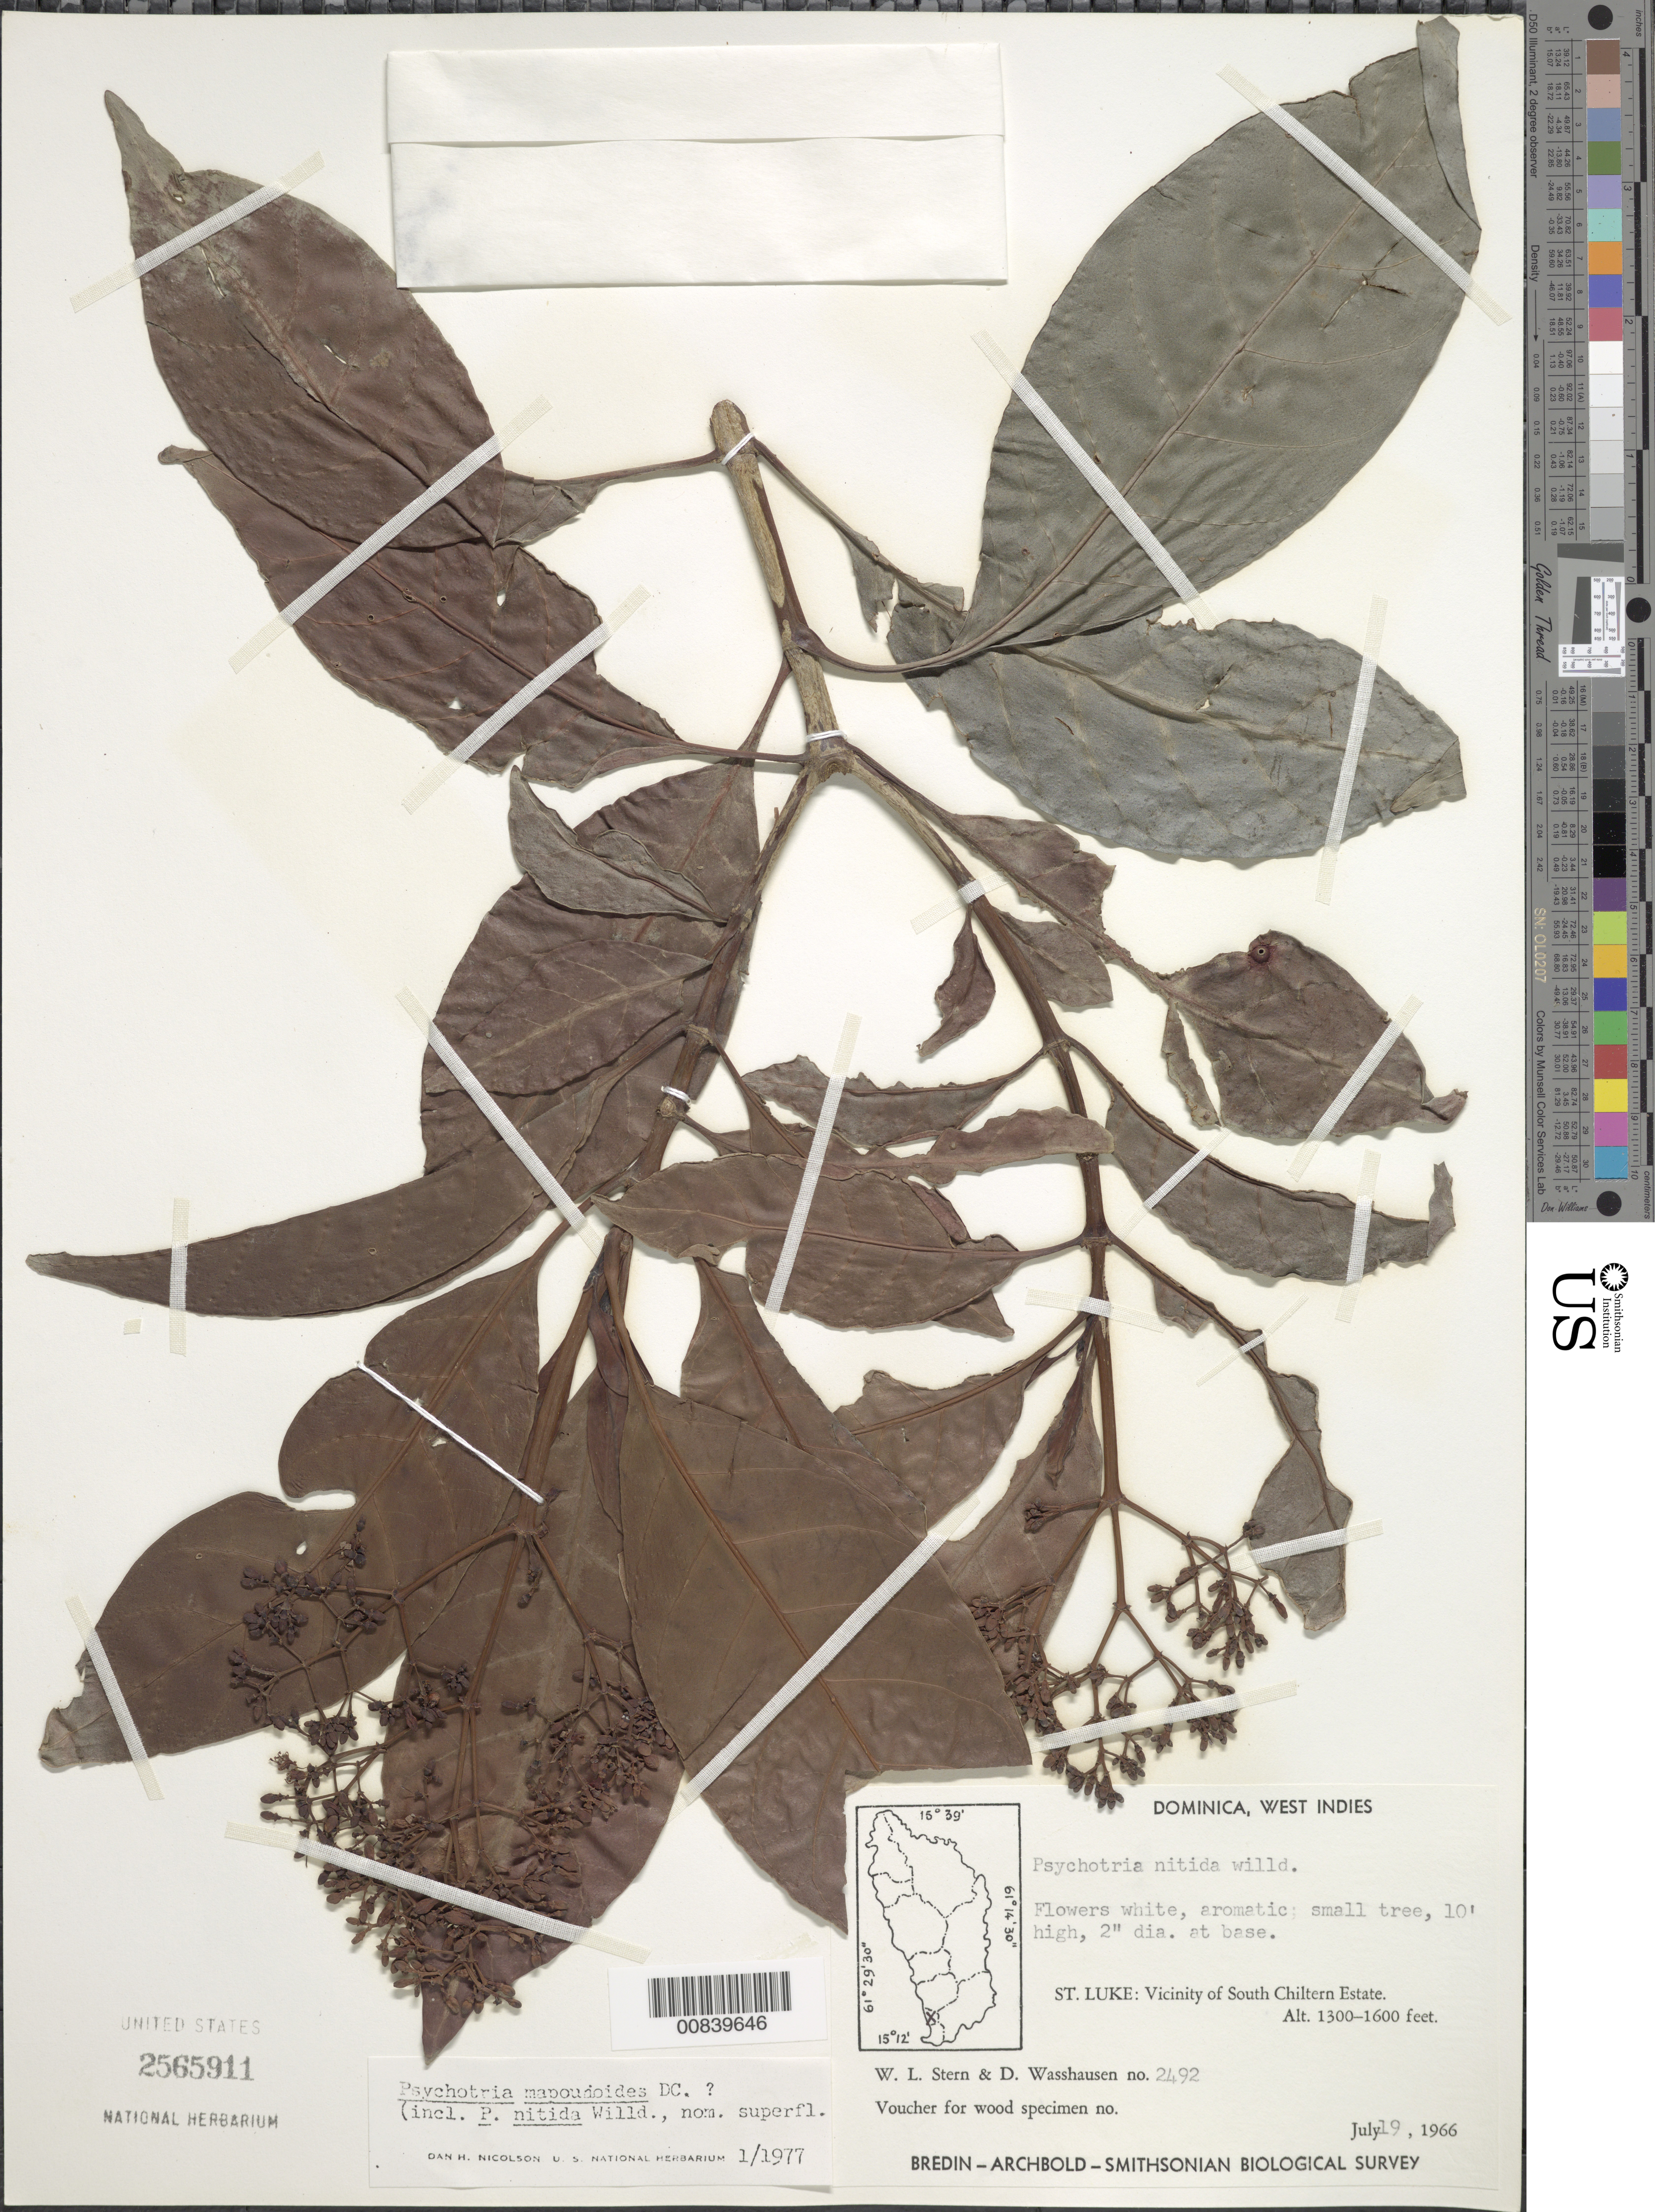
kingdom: Plantae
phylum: Tracheophyta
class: Magnoliopsida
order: Gentianales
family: Rubiaceae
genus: Psychotria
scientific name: Psychotria mapourioides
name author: DC.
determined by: Nicolson, Dan H.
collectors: W. L. Stern & D. C. Wasshausen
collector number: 2492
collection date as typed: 19 Jul 1966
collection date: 1966-07-19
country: Dominica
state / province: St. Luke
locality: Vicinity of South Chiltern Eatate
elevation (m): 396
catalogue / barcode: US 2565911